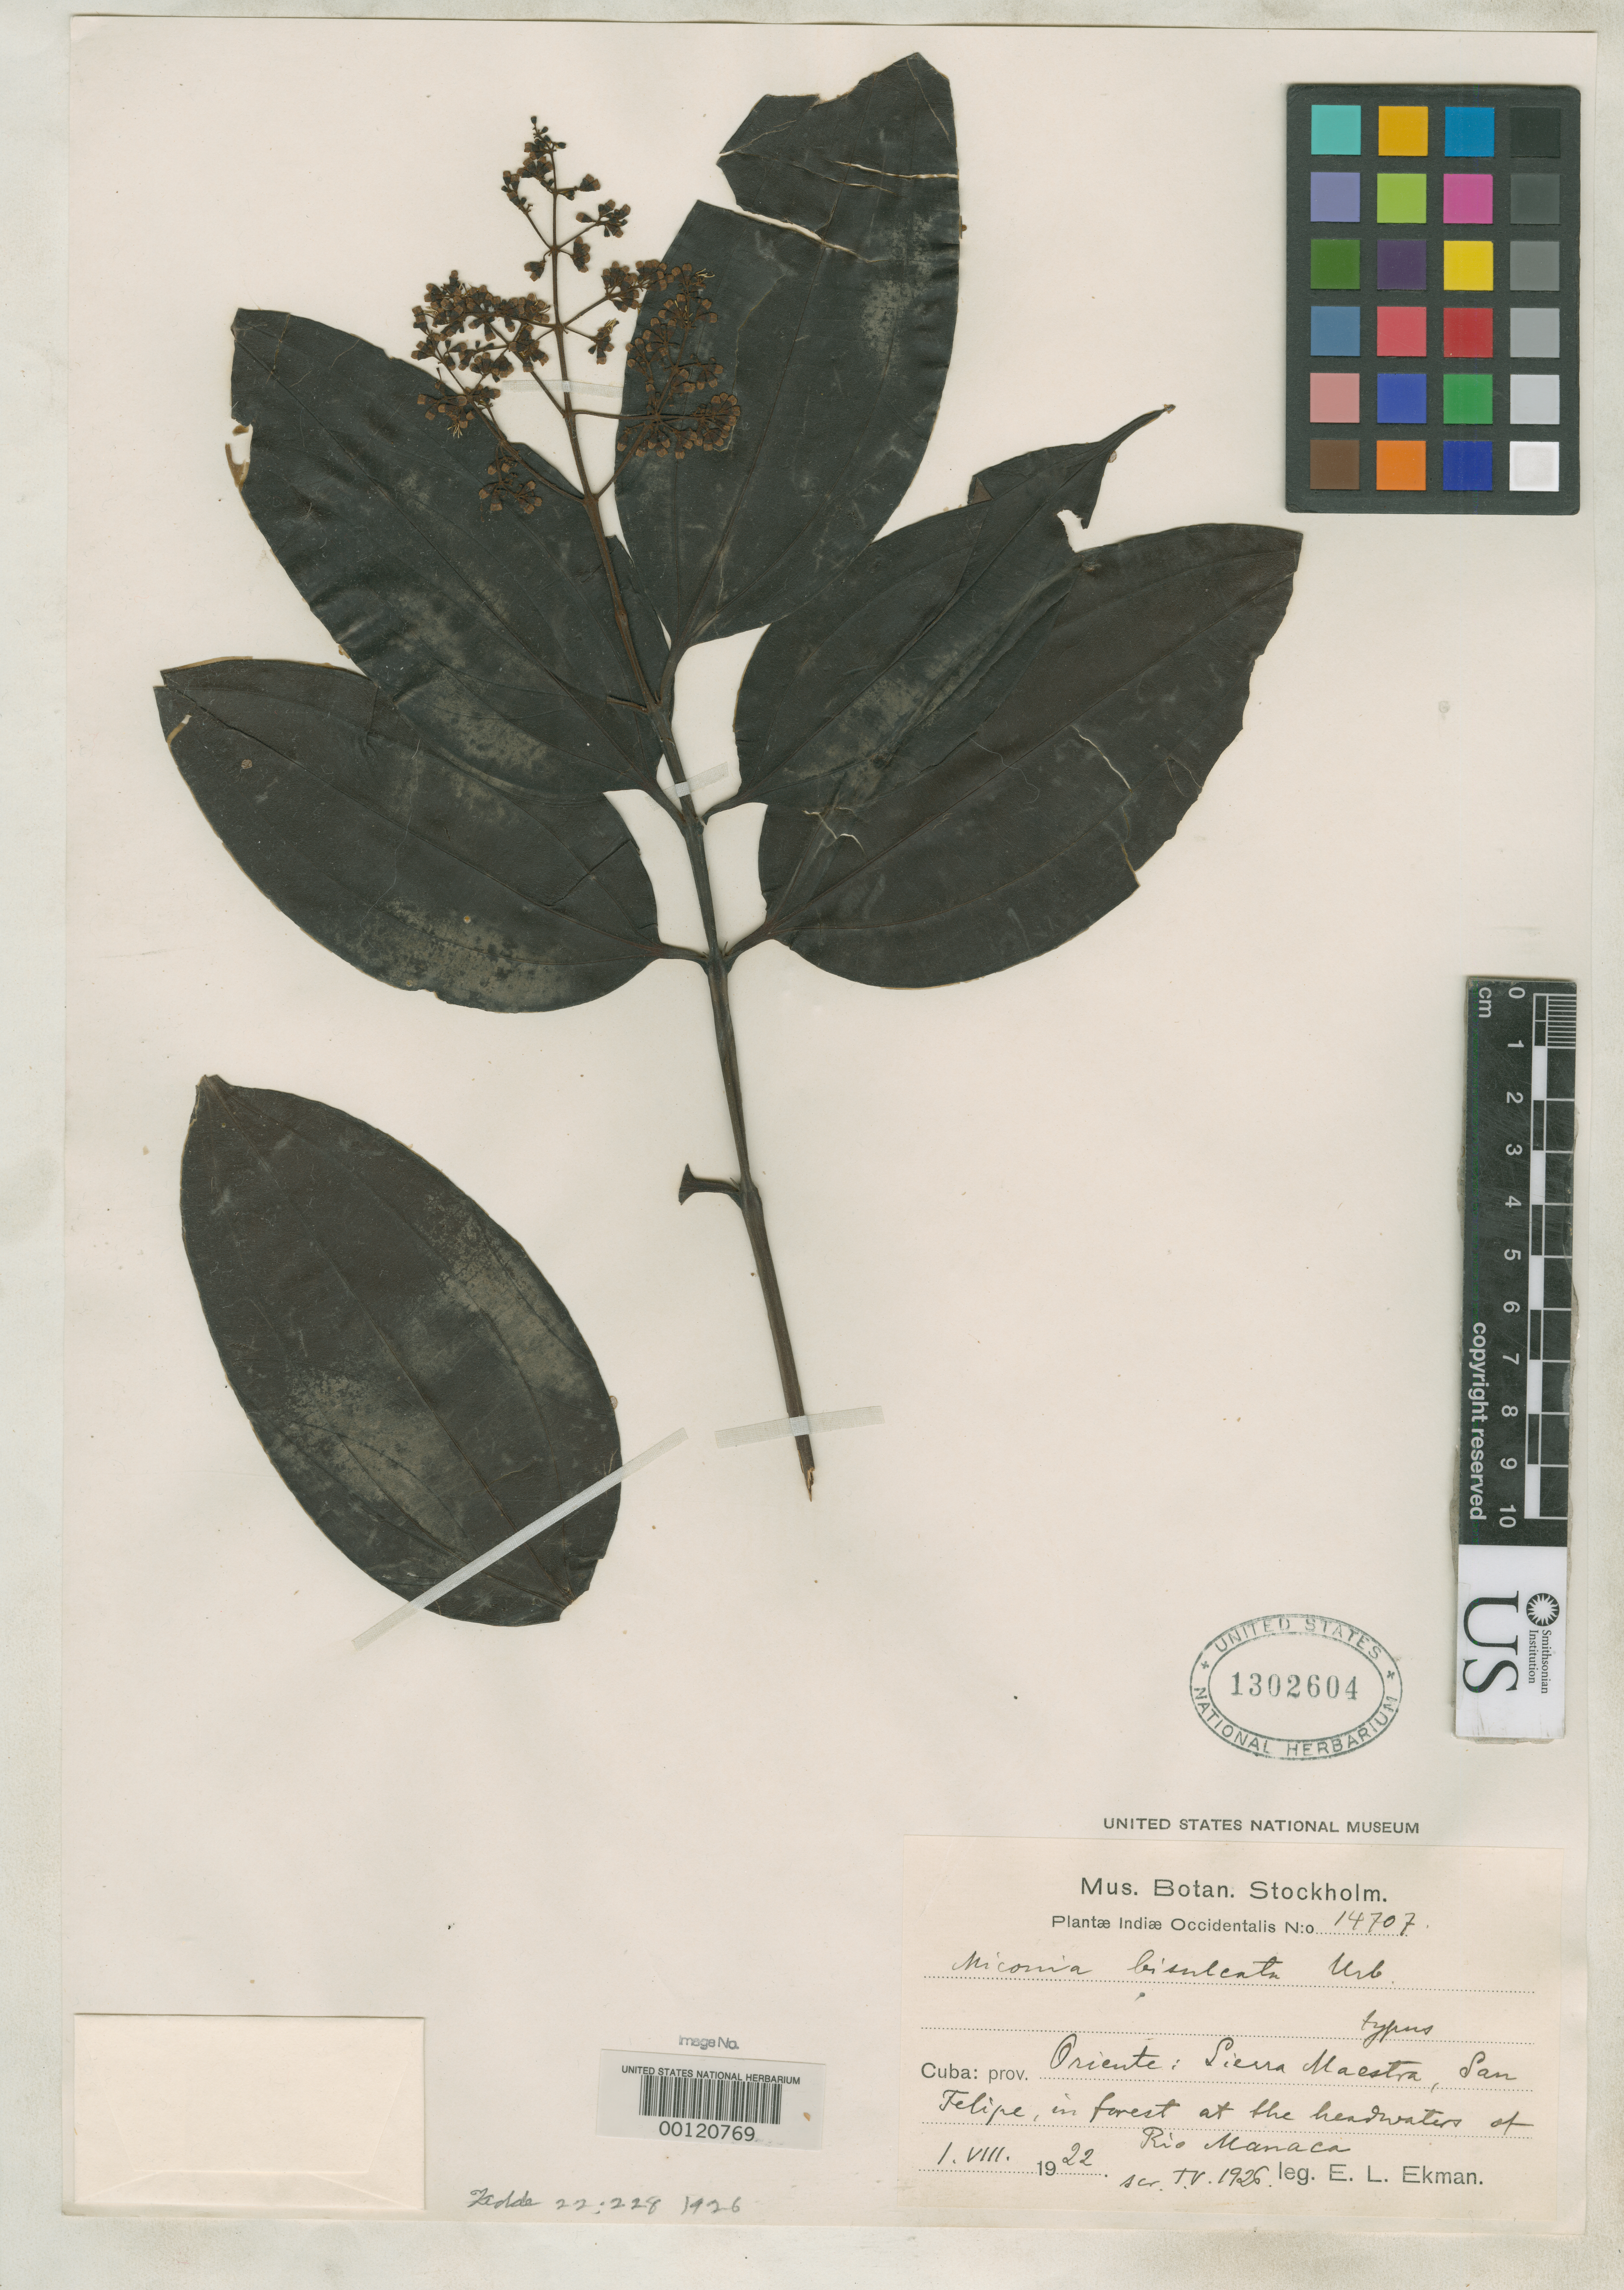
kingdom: Plantae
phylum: Tracheophyta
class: Magnoliopsida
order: Myrtales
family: Melastomataceae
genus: Miconia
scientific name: Miconia bisulcata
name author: Urb.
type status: Isotype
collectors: E. L. Ekman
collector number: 14707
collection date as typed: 01 Aug 1922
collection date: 1922-08-01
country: Cuba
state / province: Oriente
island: Greater Antilles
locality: Sierra Maestra, San Felipe, Rio Manaca headwaters.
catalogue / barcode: US 1302604